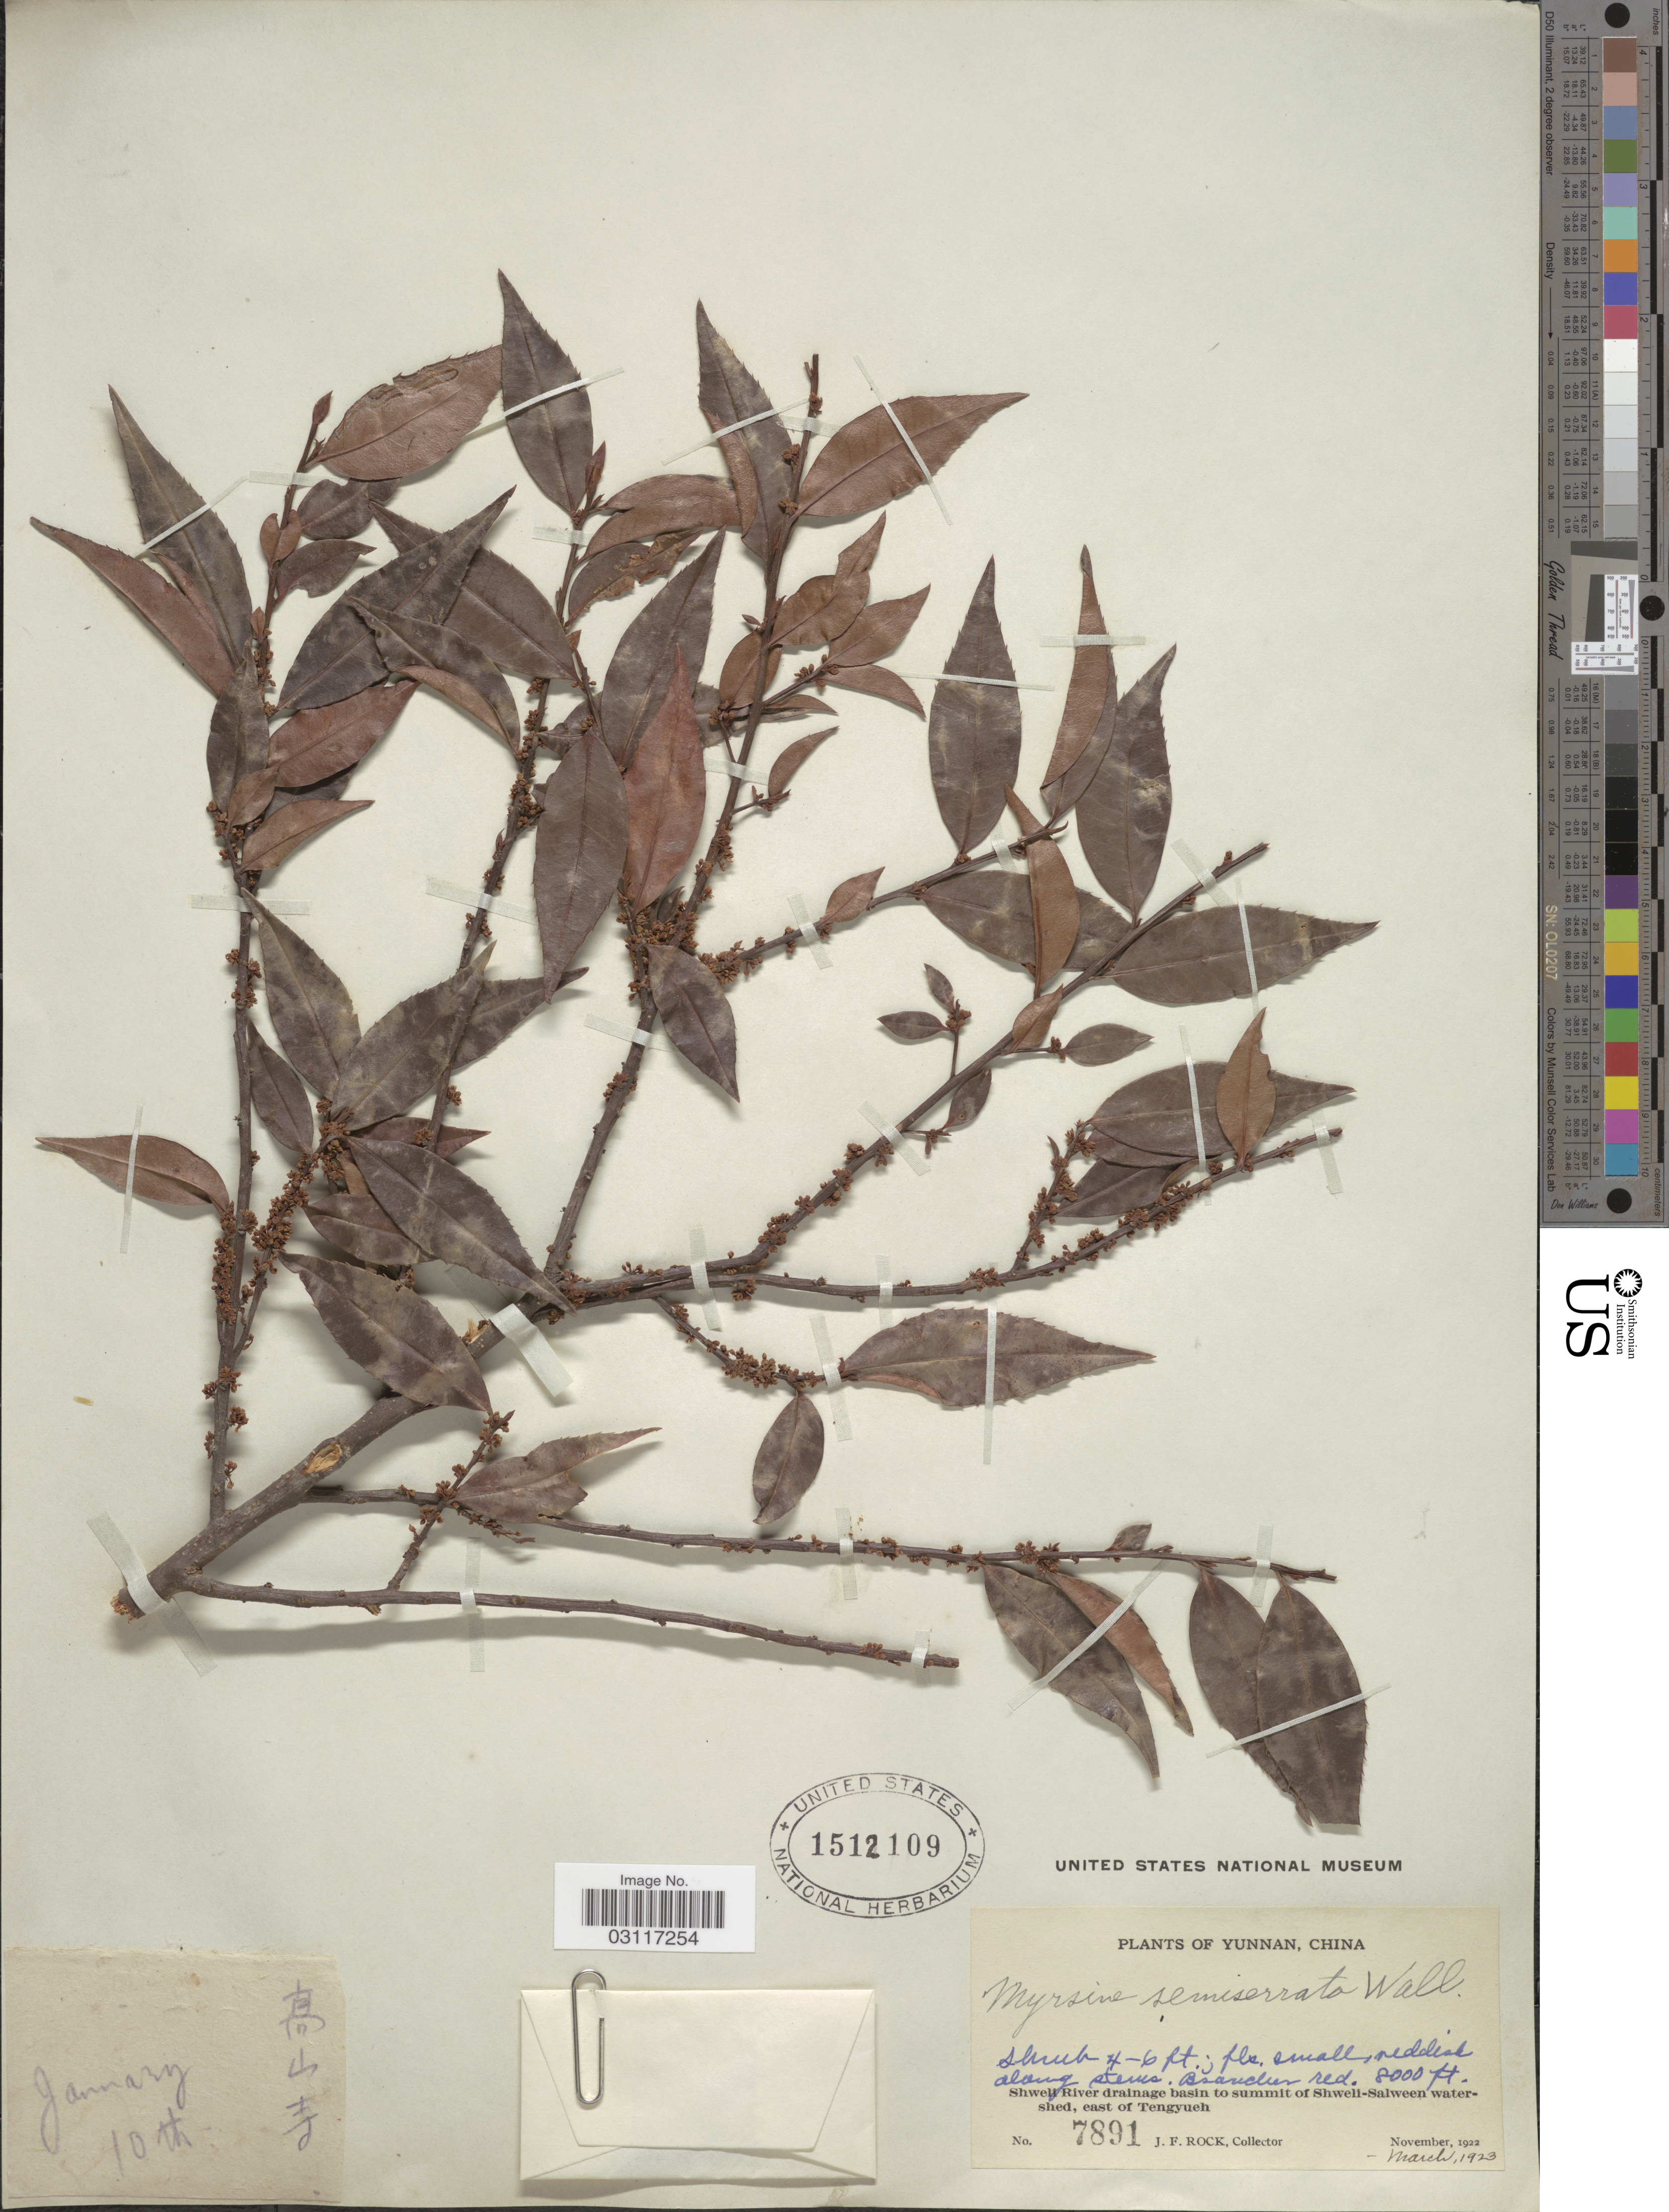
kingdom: Plantae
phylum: Tracheophyta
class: Magnoliopsida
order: Ericales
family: Primulaceae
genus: Myrsine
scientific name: Myrsine semiserrata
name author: Wall.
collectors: J. Rock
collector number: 7891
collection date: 1922-11/1923-03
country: China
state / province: Yunnan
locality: Shweli River drainage basin to summit of Shweli-Salween watershed, east of Tengyueh.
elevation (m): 2438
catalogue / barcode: US 1512109